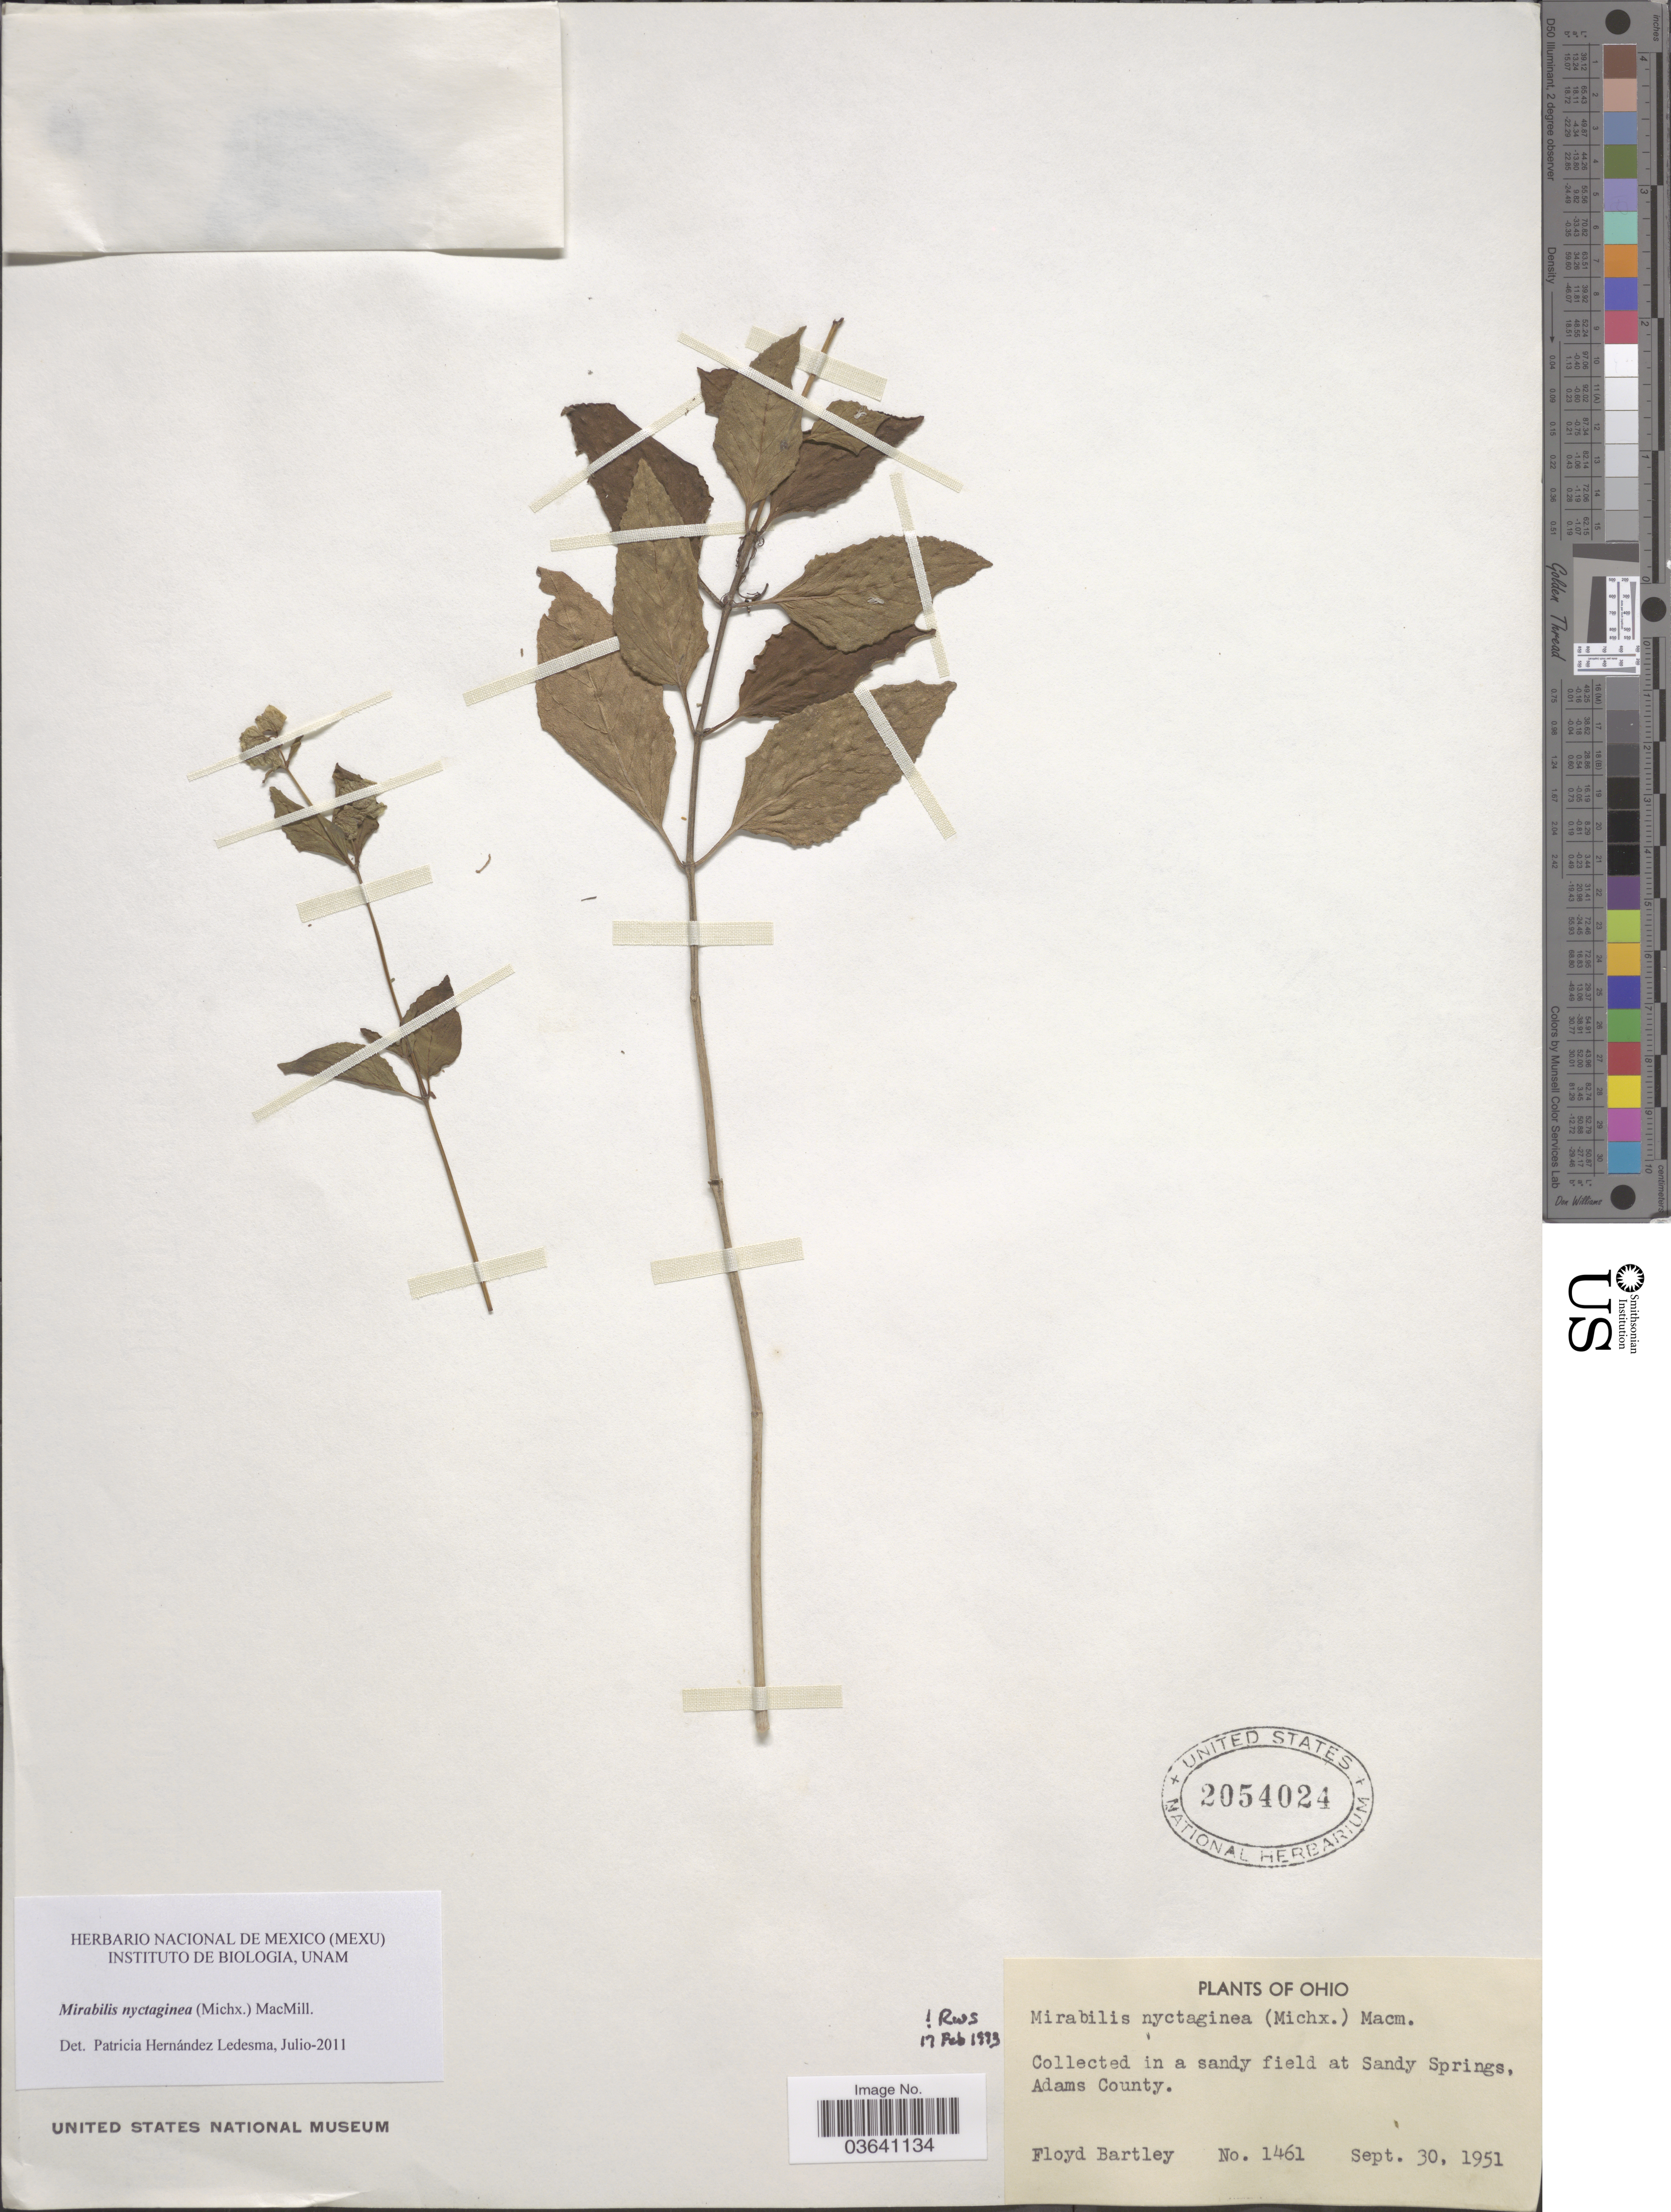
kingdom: Plantae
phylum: Tracheophyta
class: Magnoliopsida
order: Caryophyllales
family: Nyctaginaceae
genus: Mirabilis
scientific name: Mirabilis nyctaginea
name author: (Michx.) MacMill.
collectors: F. Bartley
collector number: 1461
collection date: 1951-09-30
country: United States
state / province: Ohio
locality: At Sandy Springs. Adams County.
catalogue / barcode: US 2054024